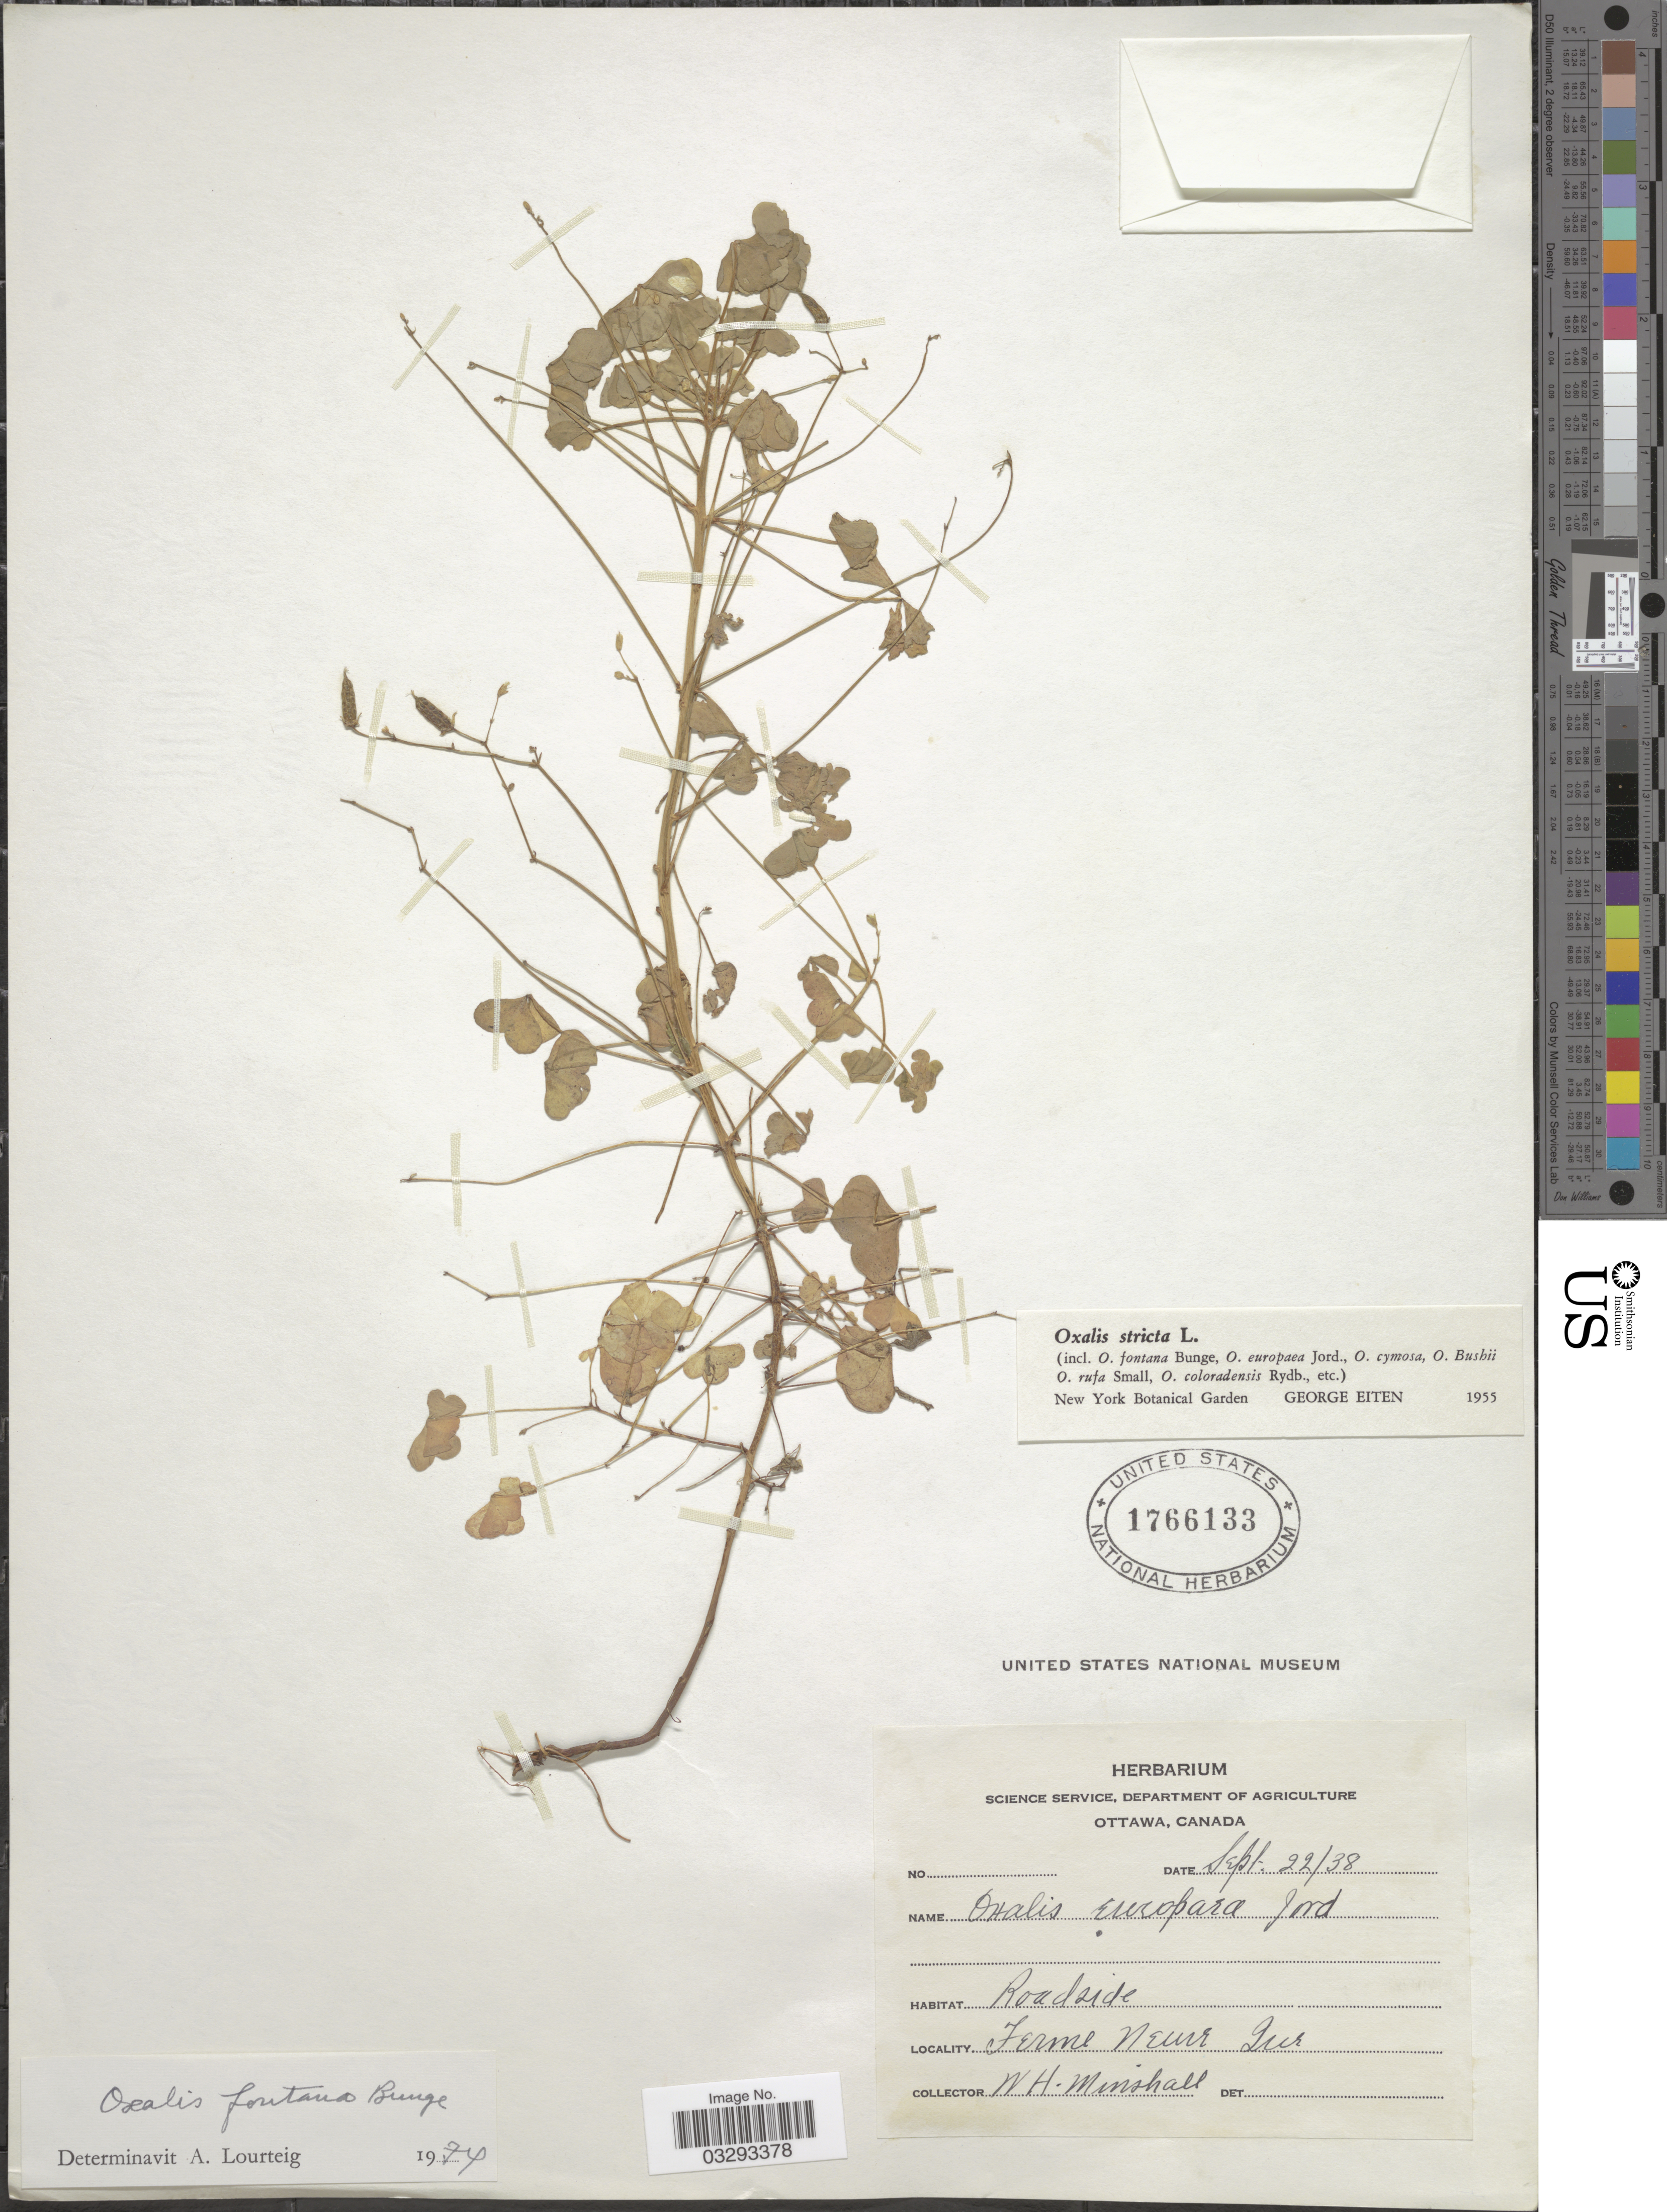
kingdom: Plantae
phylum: Tracheophyta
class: Magnoliopsida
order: Oxalidales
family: Oxalidaceae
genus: Oxalis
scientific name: Oxalis fontana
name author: Bunge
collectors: W. Minshall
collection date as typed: Transcribed d/m/y: 22/9/38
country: Canada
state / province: Quebec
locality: Ferme Neure.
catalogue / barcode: US 1766133